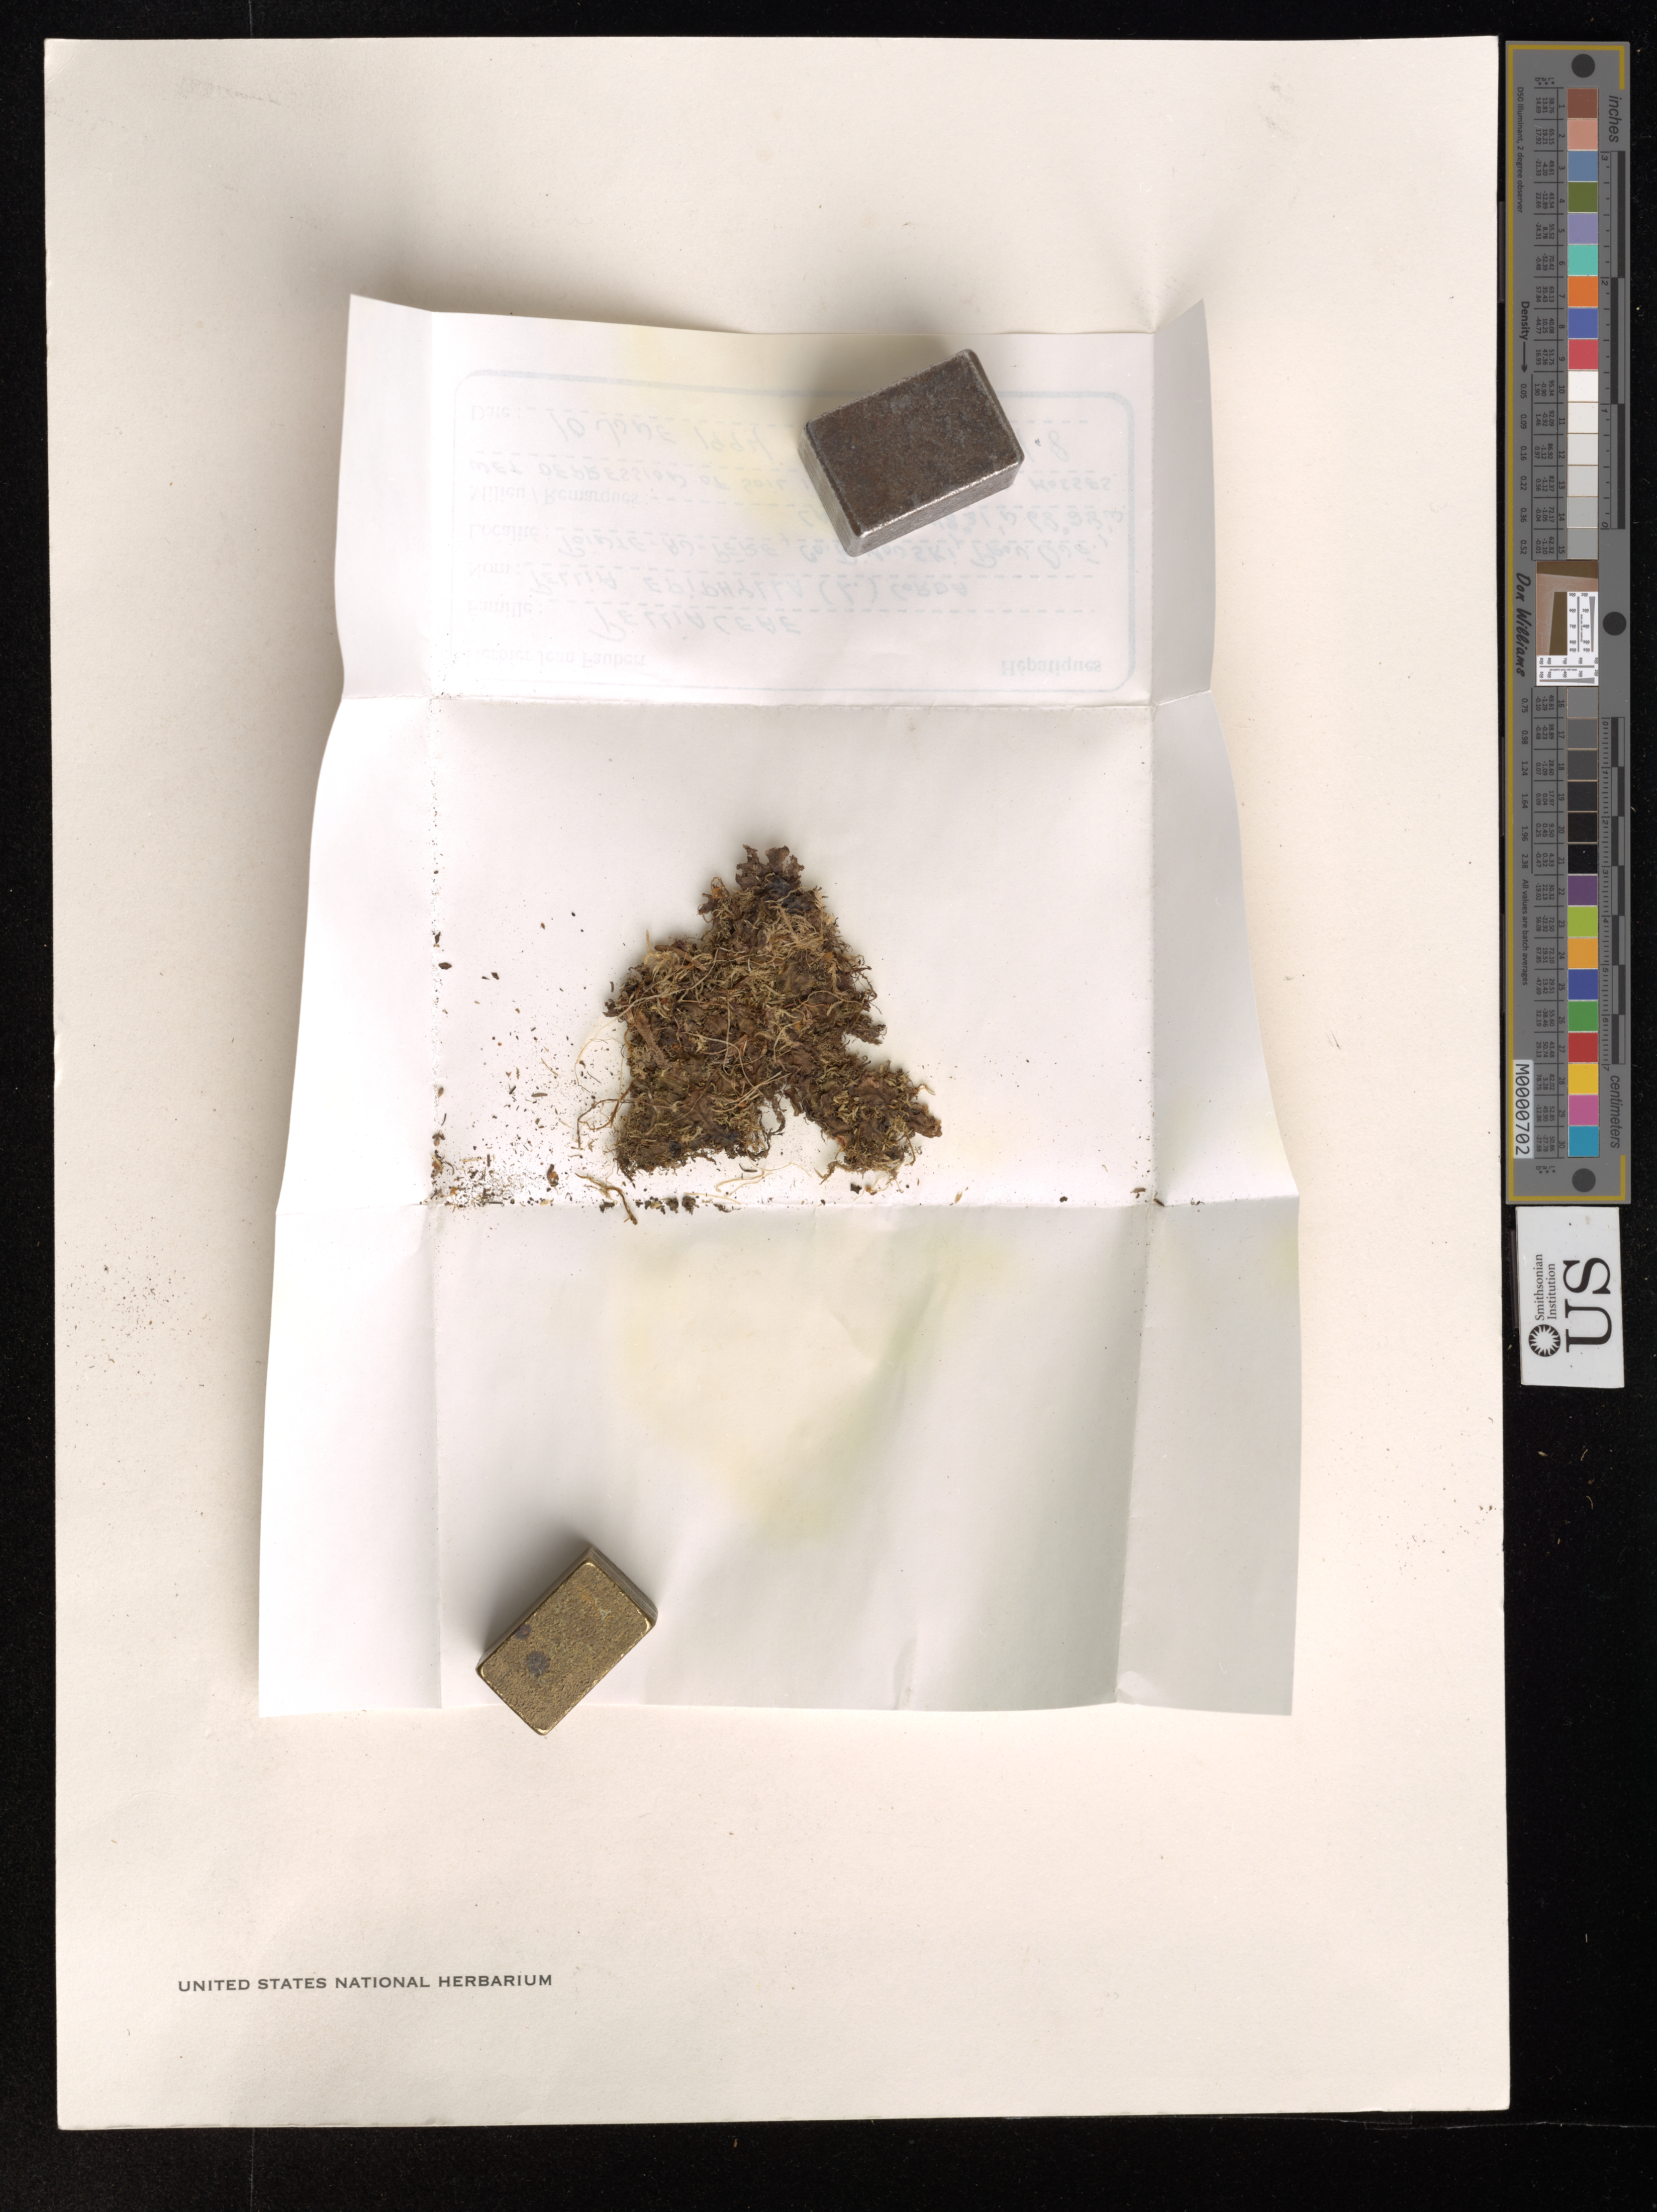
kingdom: Plantae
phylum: Marchantiophyta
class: Jungermanniopsida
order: Pelliales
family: Pelliaceae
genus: Pellia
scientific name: Pellia epiphylla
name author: (L.) Corda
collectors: J. ex herb. Faubert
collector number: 44.8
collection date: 1994-06-10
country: Canada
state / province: Quebec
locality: Pointe-ad-Père, Co. Rimouski.